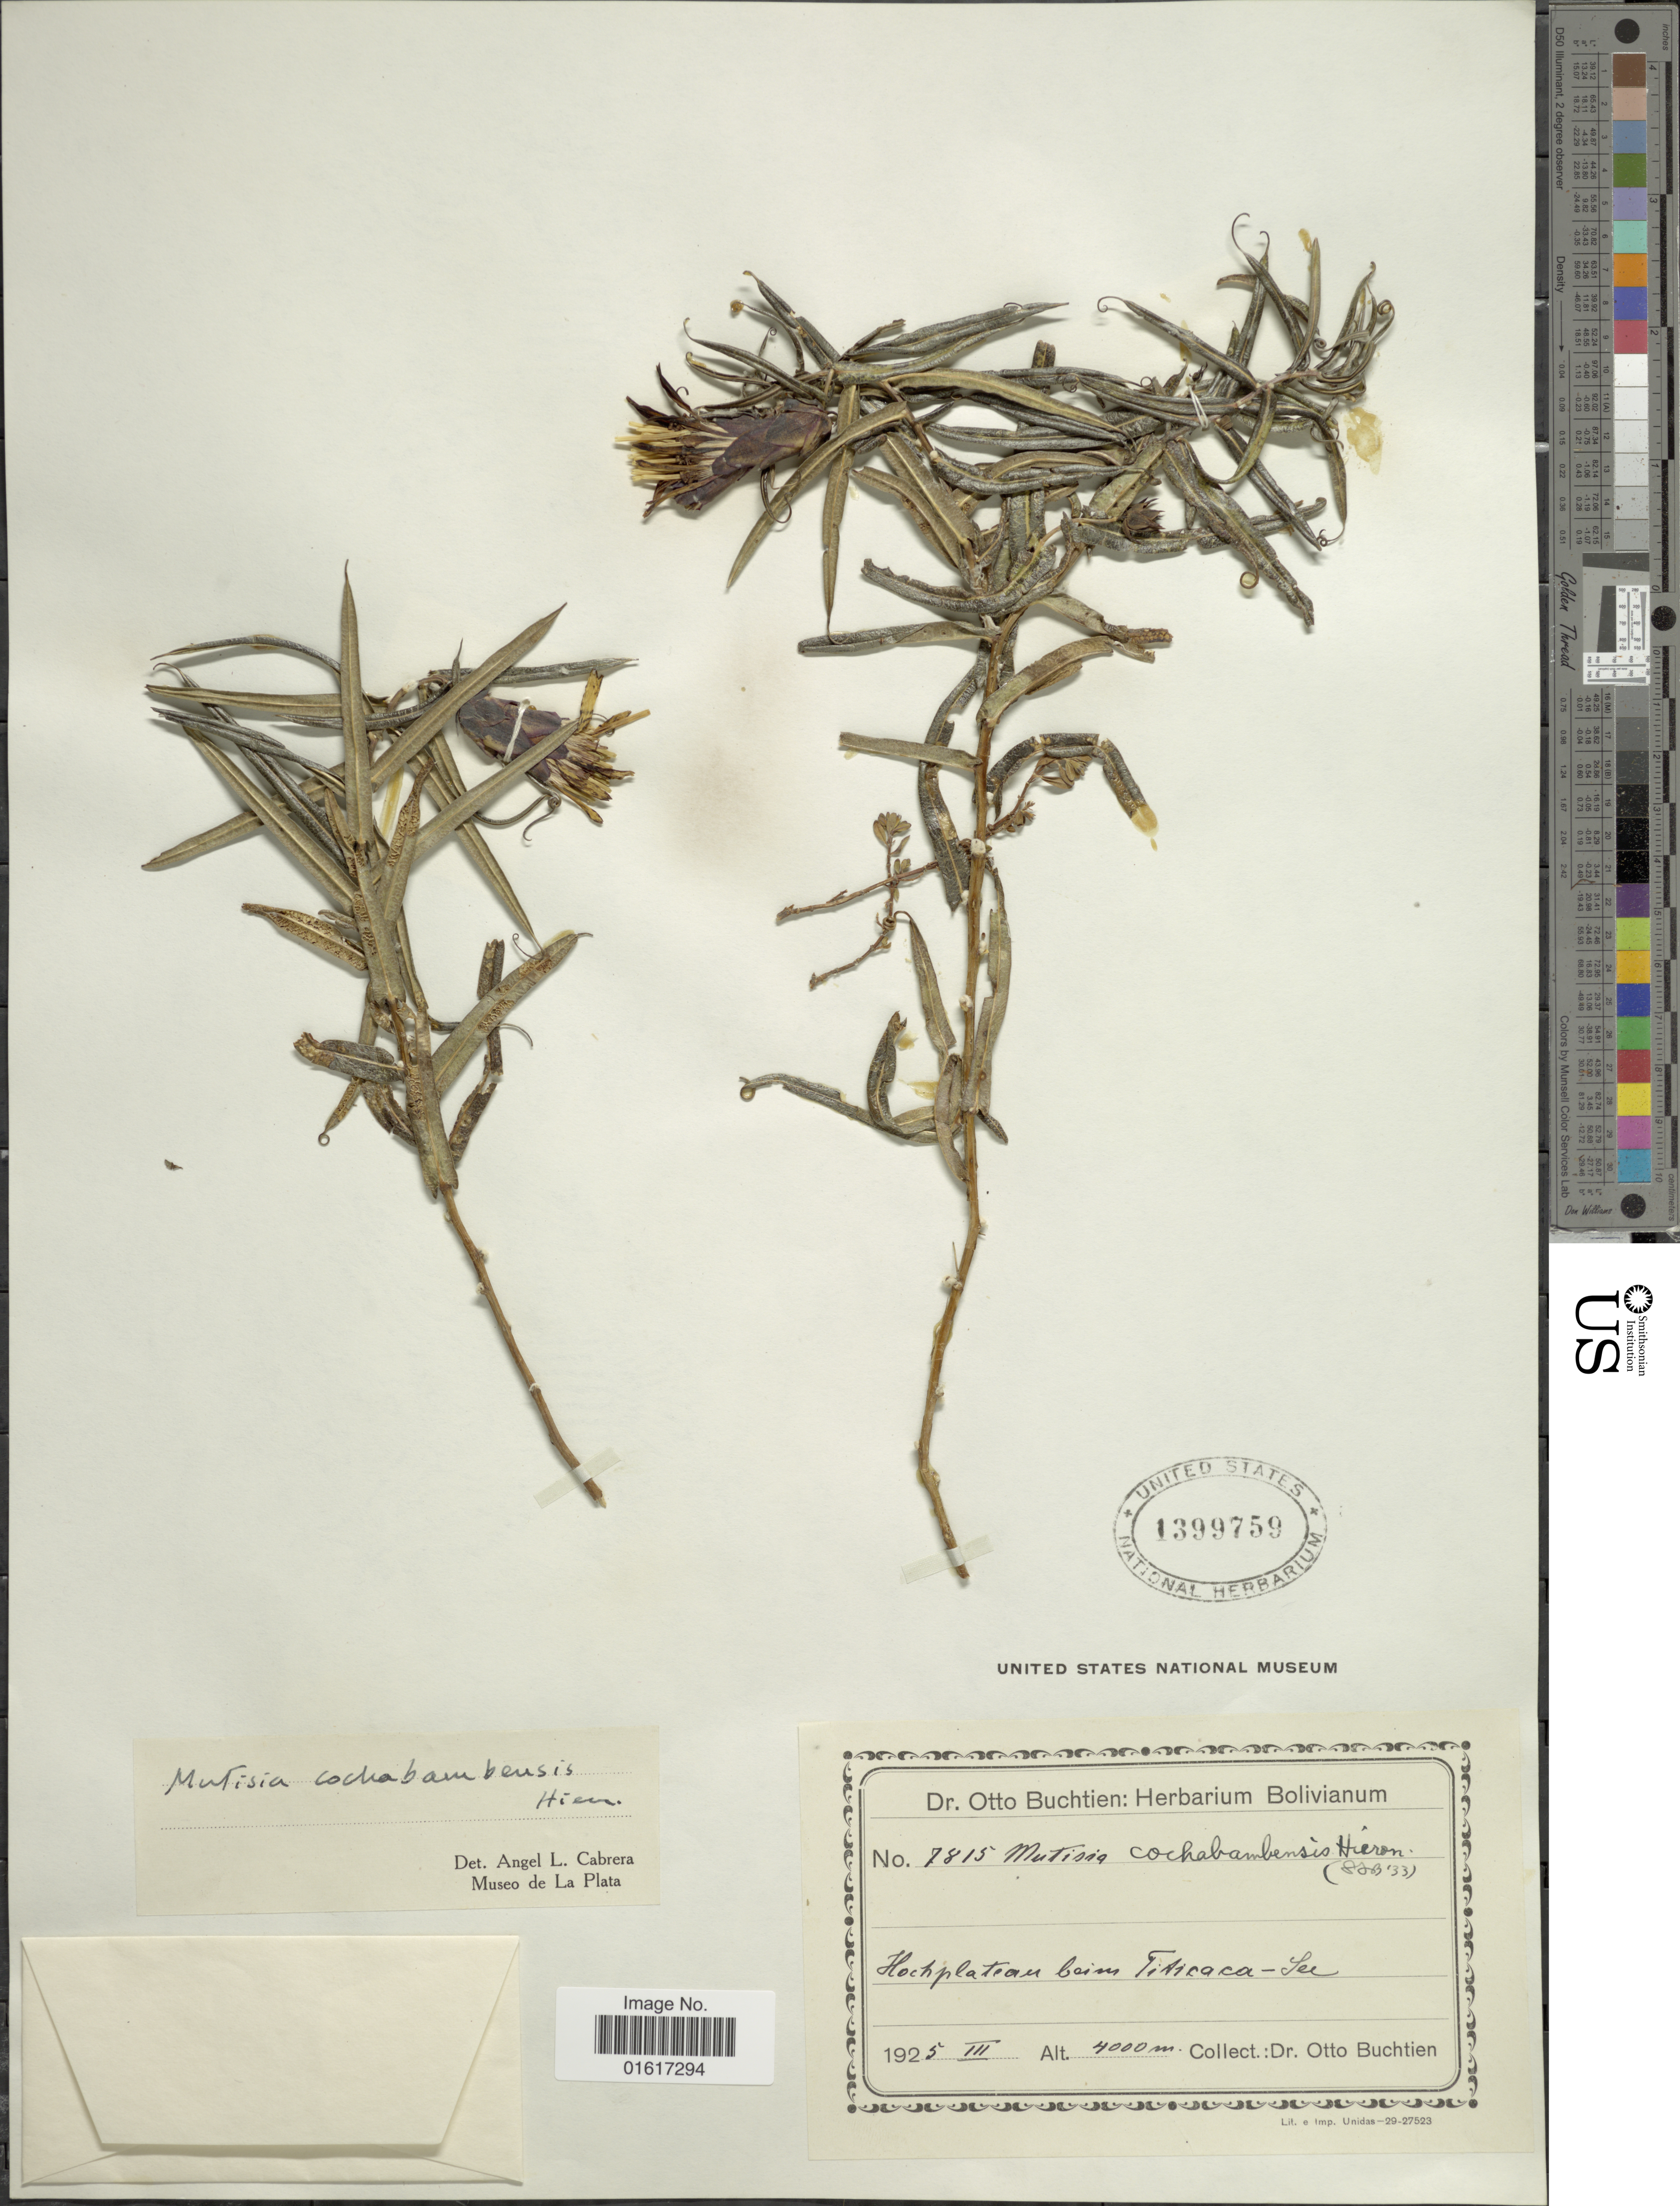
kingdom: Plantae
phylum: Tracheophyta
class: Magnoliopsida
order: Asterales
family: Asteraceae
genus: Mutisia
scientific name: Mutisia cochabambensis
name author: Hieron.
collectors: O. Buchtien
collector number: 7815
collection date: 1925-03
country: Bolivia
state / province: La Paz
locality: Hochplateau beim Titicaca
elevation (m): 4000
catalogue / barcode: US 1399759